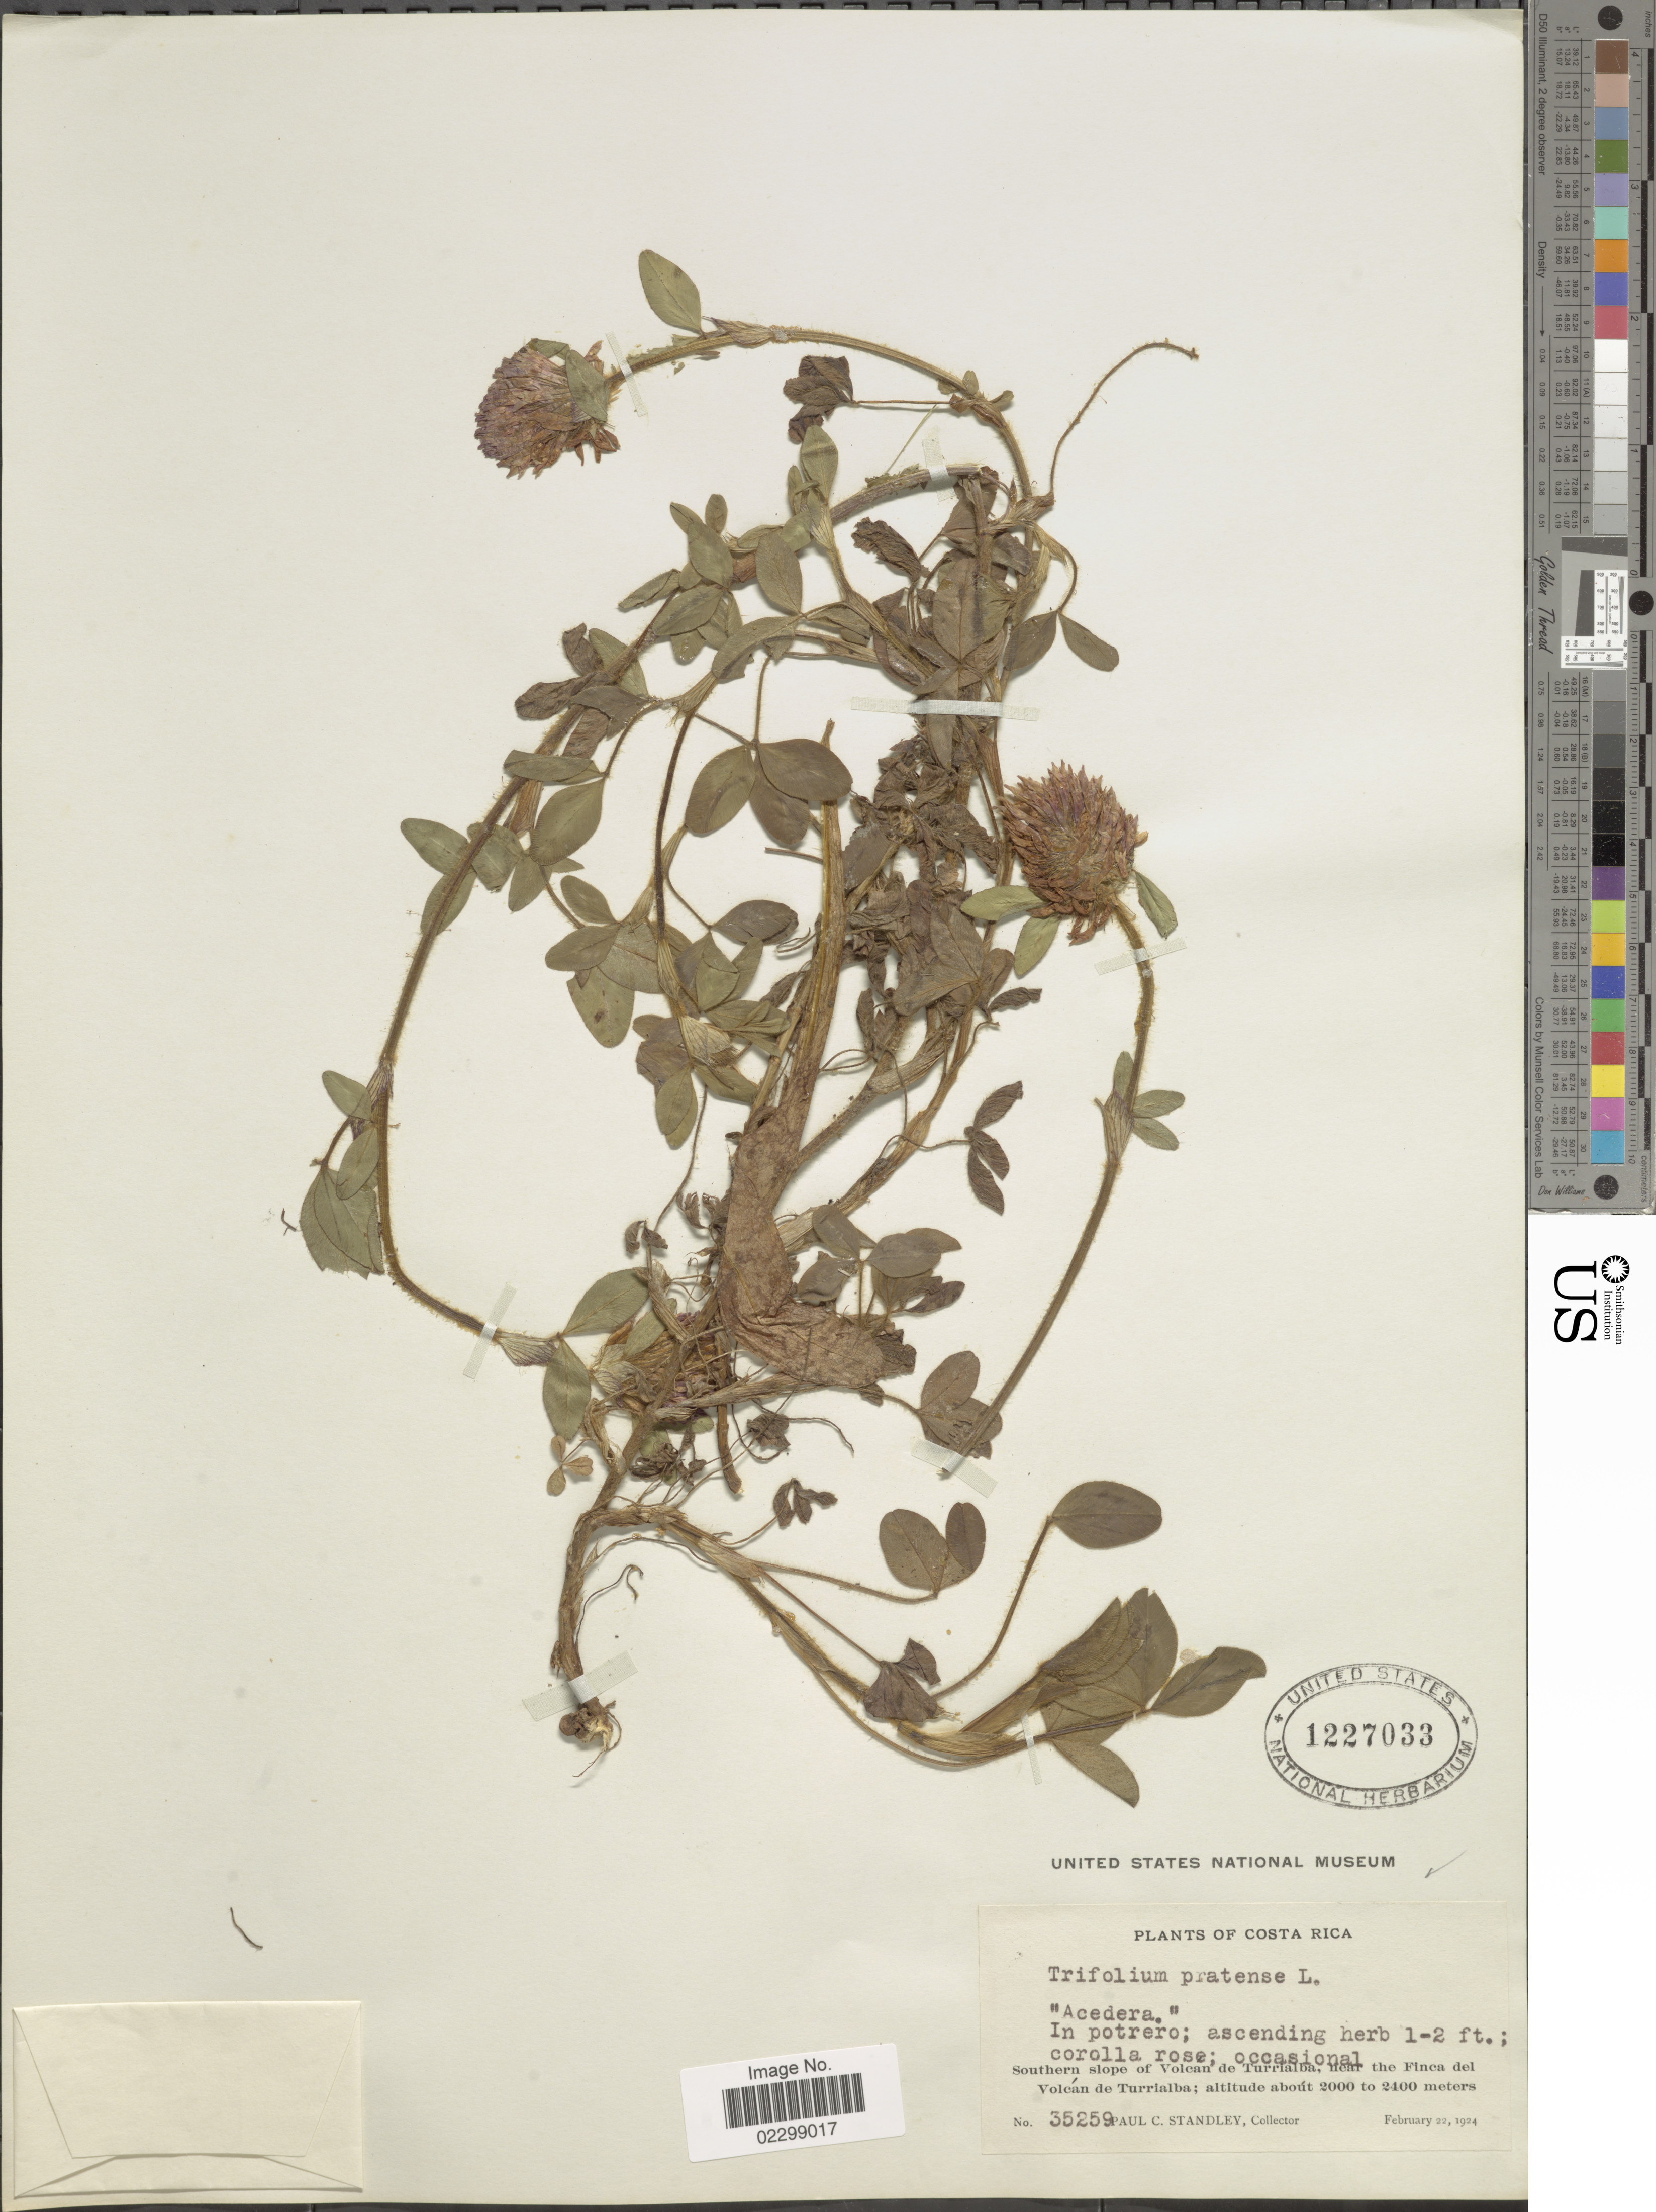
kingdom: Plantae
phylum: Tracheophyta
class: Magnoliopsida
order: Fabales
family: Fabaceae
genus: Trifolium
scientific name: Trifolium pratense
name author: L.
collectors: P. C. Standley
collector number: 35259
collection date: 1924-02-22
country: Costa Rica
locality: Southern slope of Volcan de Turrialba, near the Finca del Volcán de Turrialba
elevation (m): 2000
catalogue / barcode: US 1227033